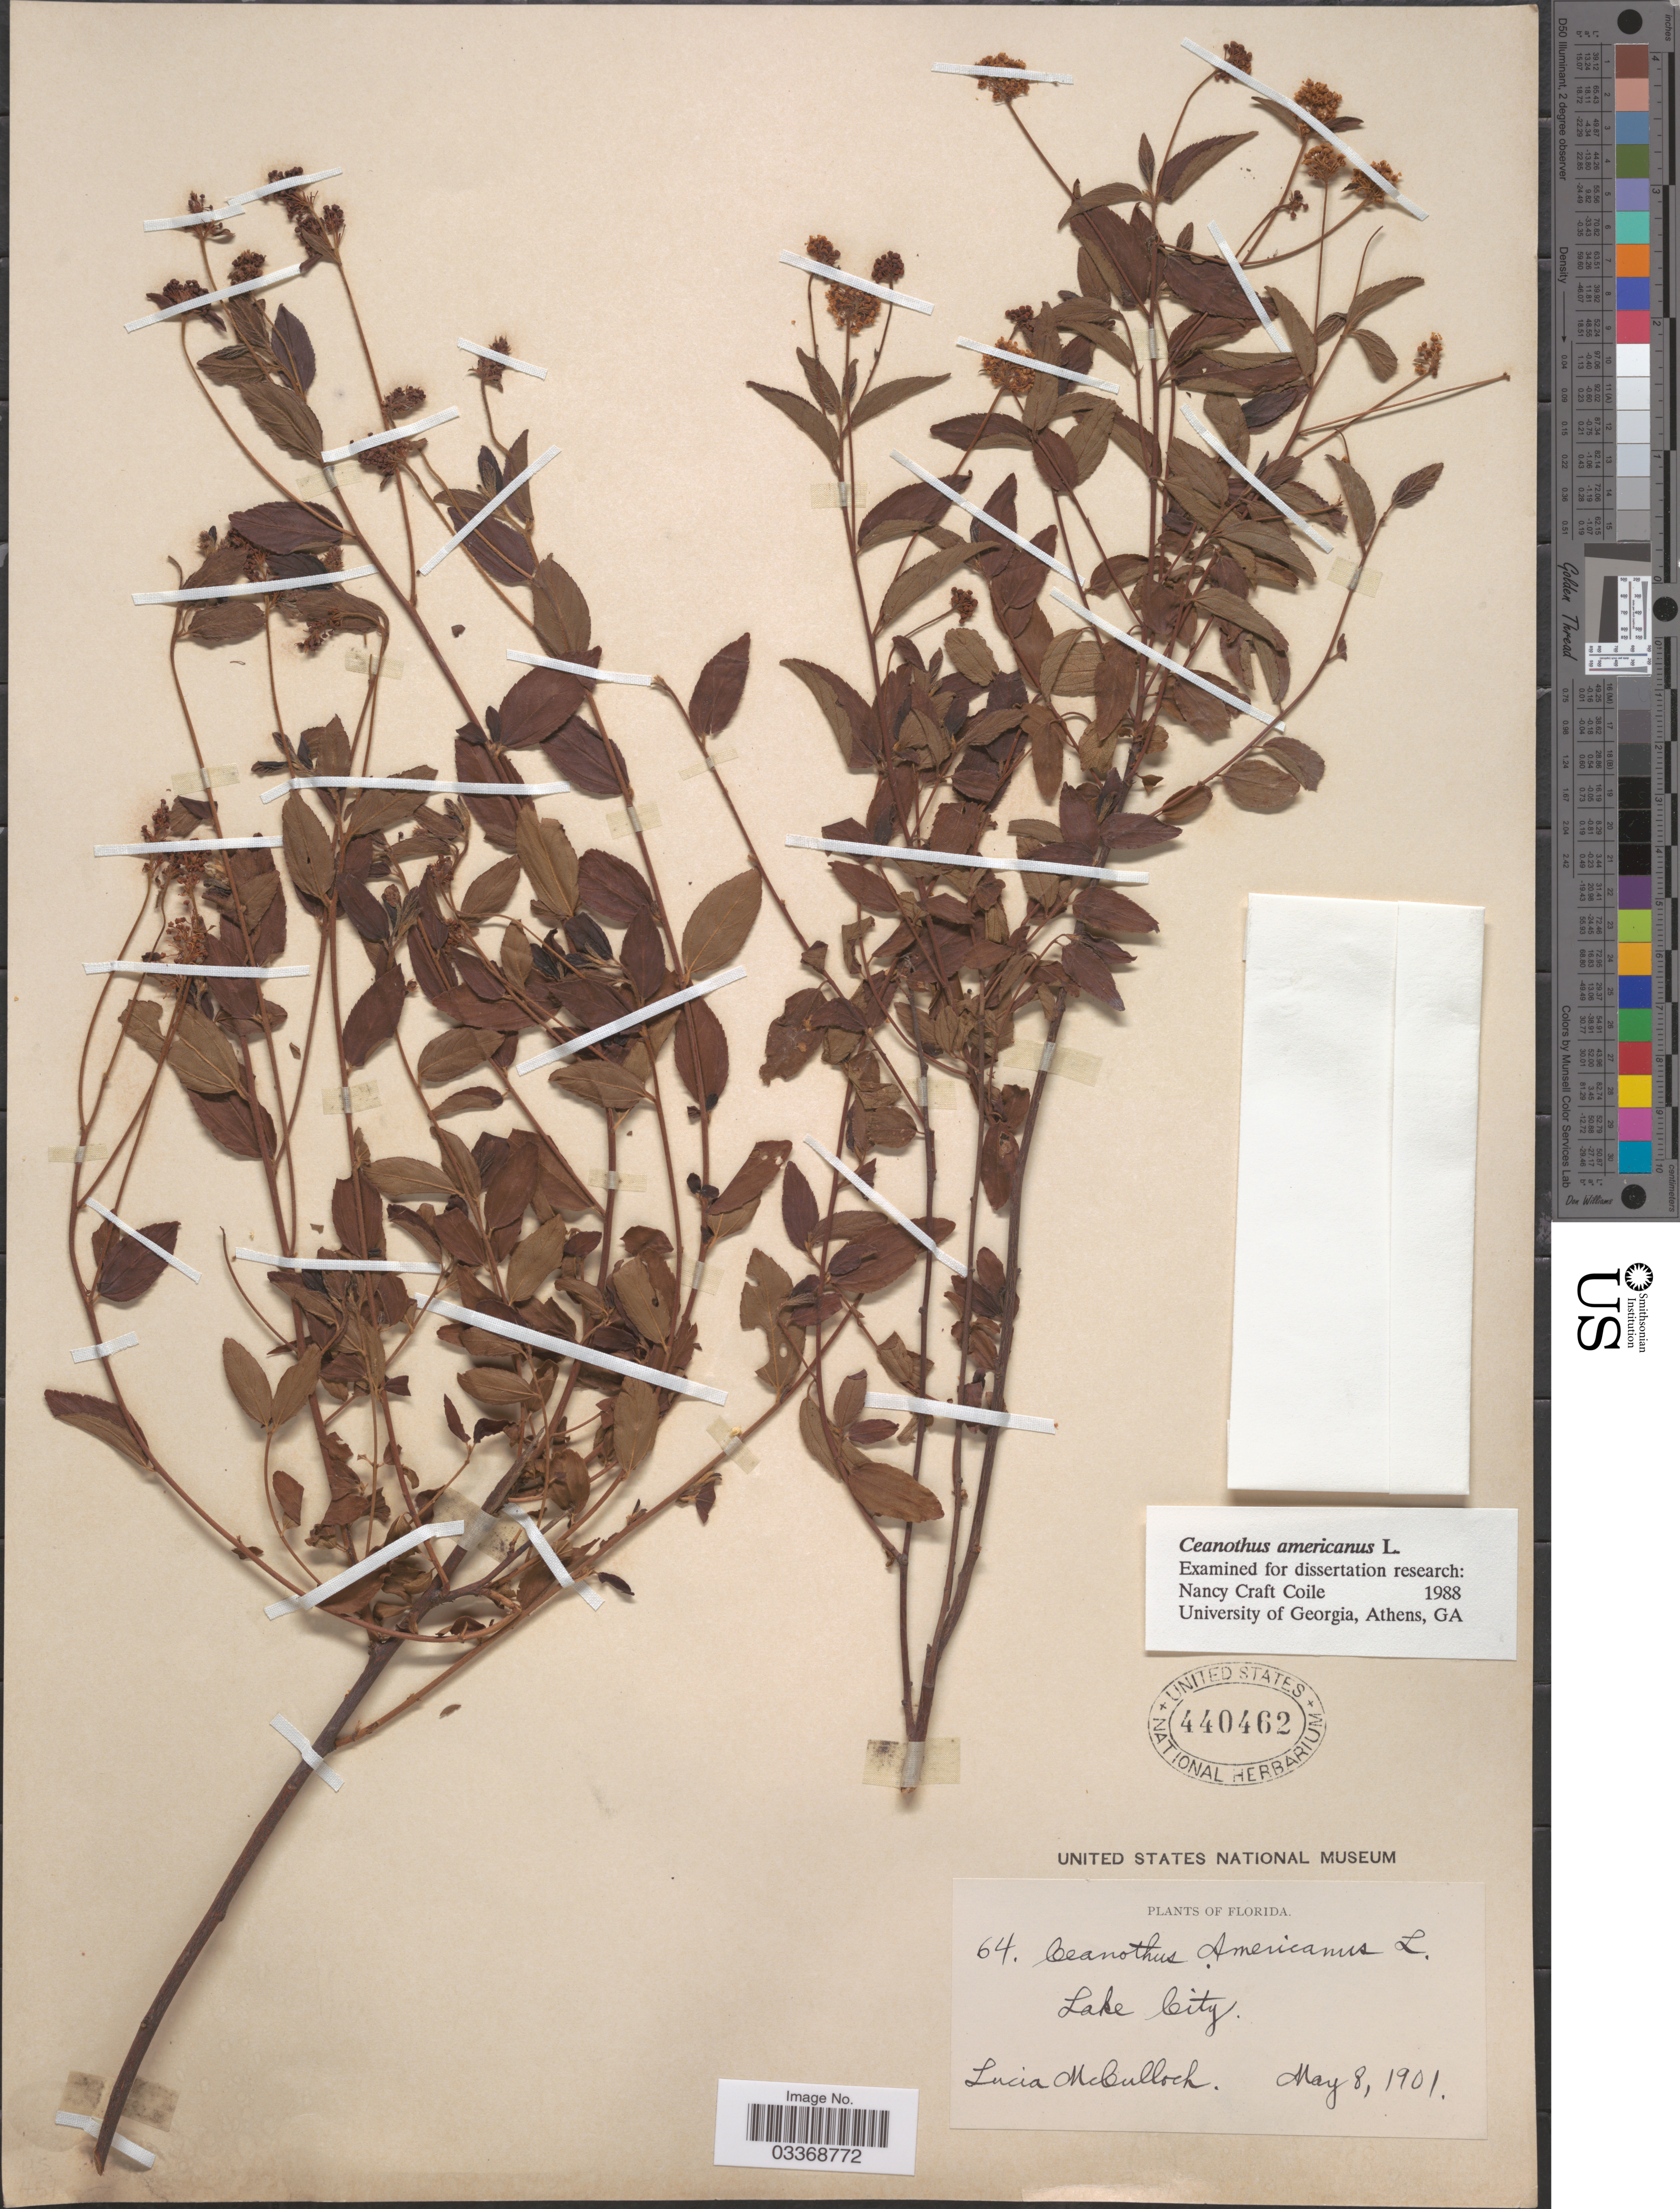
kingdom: Plantae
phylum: Tracheophyta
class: Magnoliopsida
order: Rosales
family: Rhamnaceae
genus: Ceanothus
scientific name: Ceanothus americanus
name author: L.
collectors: L. McCulloch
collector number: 64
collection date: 1901-05-08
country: United States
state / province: Florida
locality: Lake City.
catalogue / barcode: US 440462